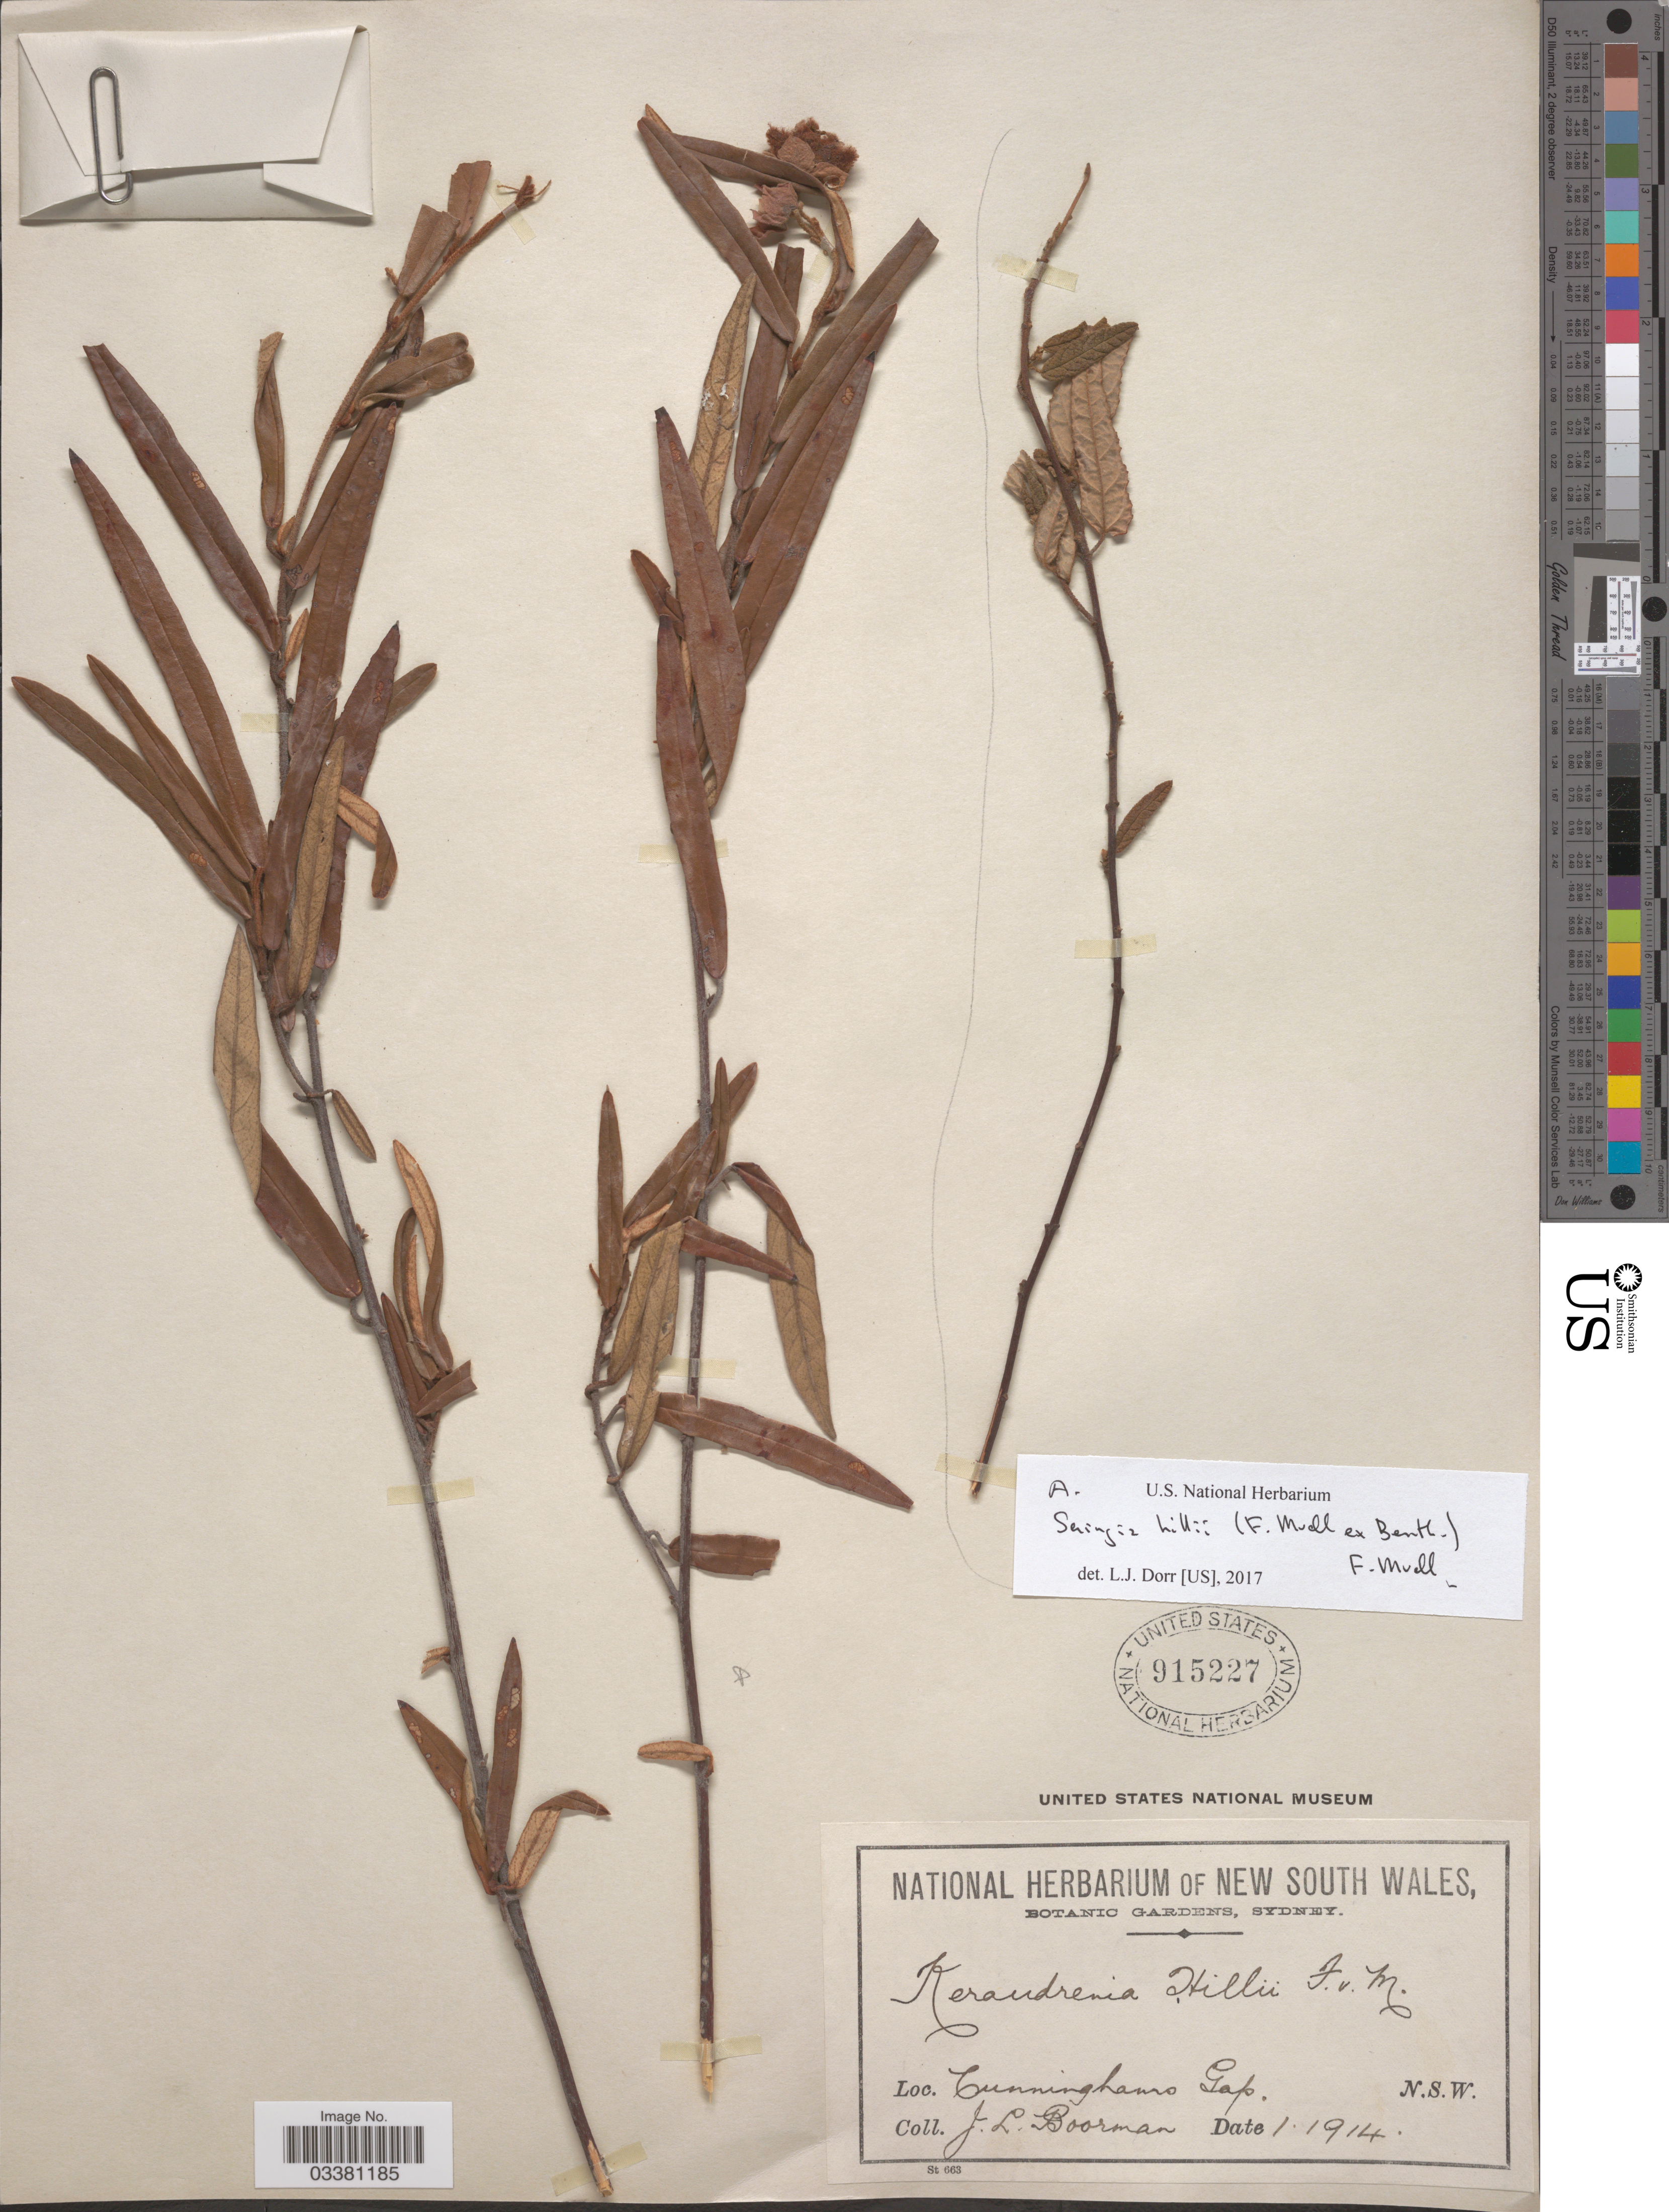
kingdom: Plantae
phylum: Tracheophyta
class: Magnoliopsida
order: Malvales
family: Malvaceae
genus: Seringia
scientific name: Seringia hillii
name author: F. Muell.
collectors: J. Boorman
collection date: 1914-01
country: Australia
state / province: New South Wales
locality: Cunninghams Gap.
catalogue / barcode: US 915227